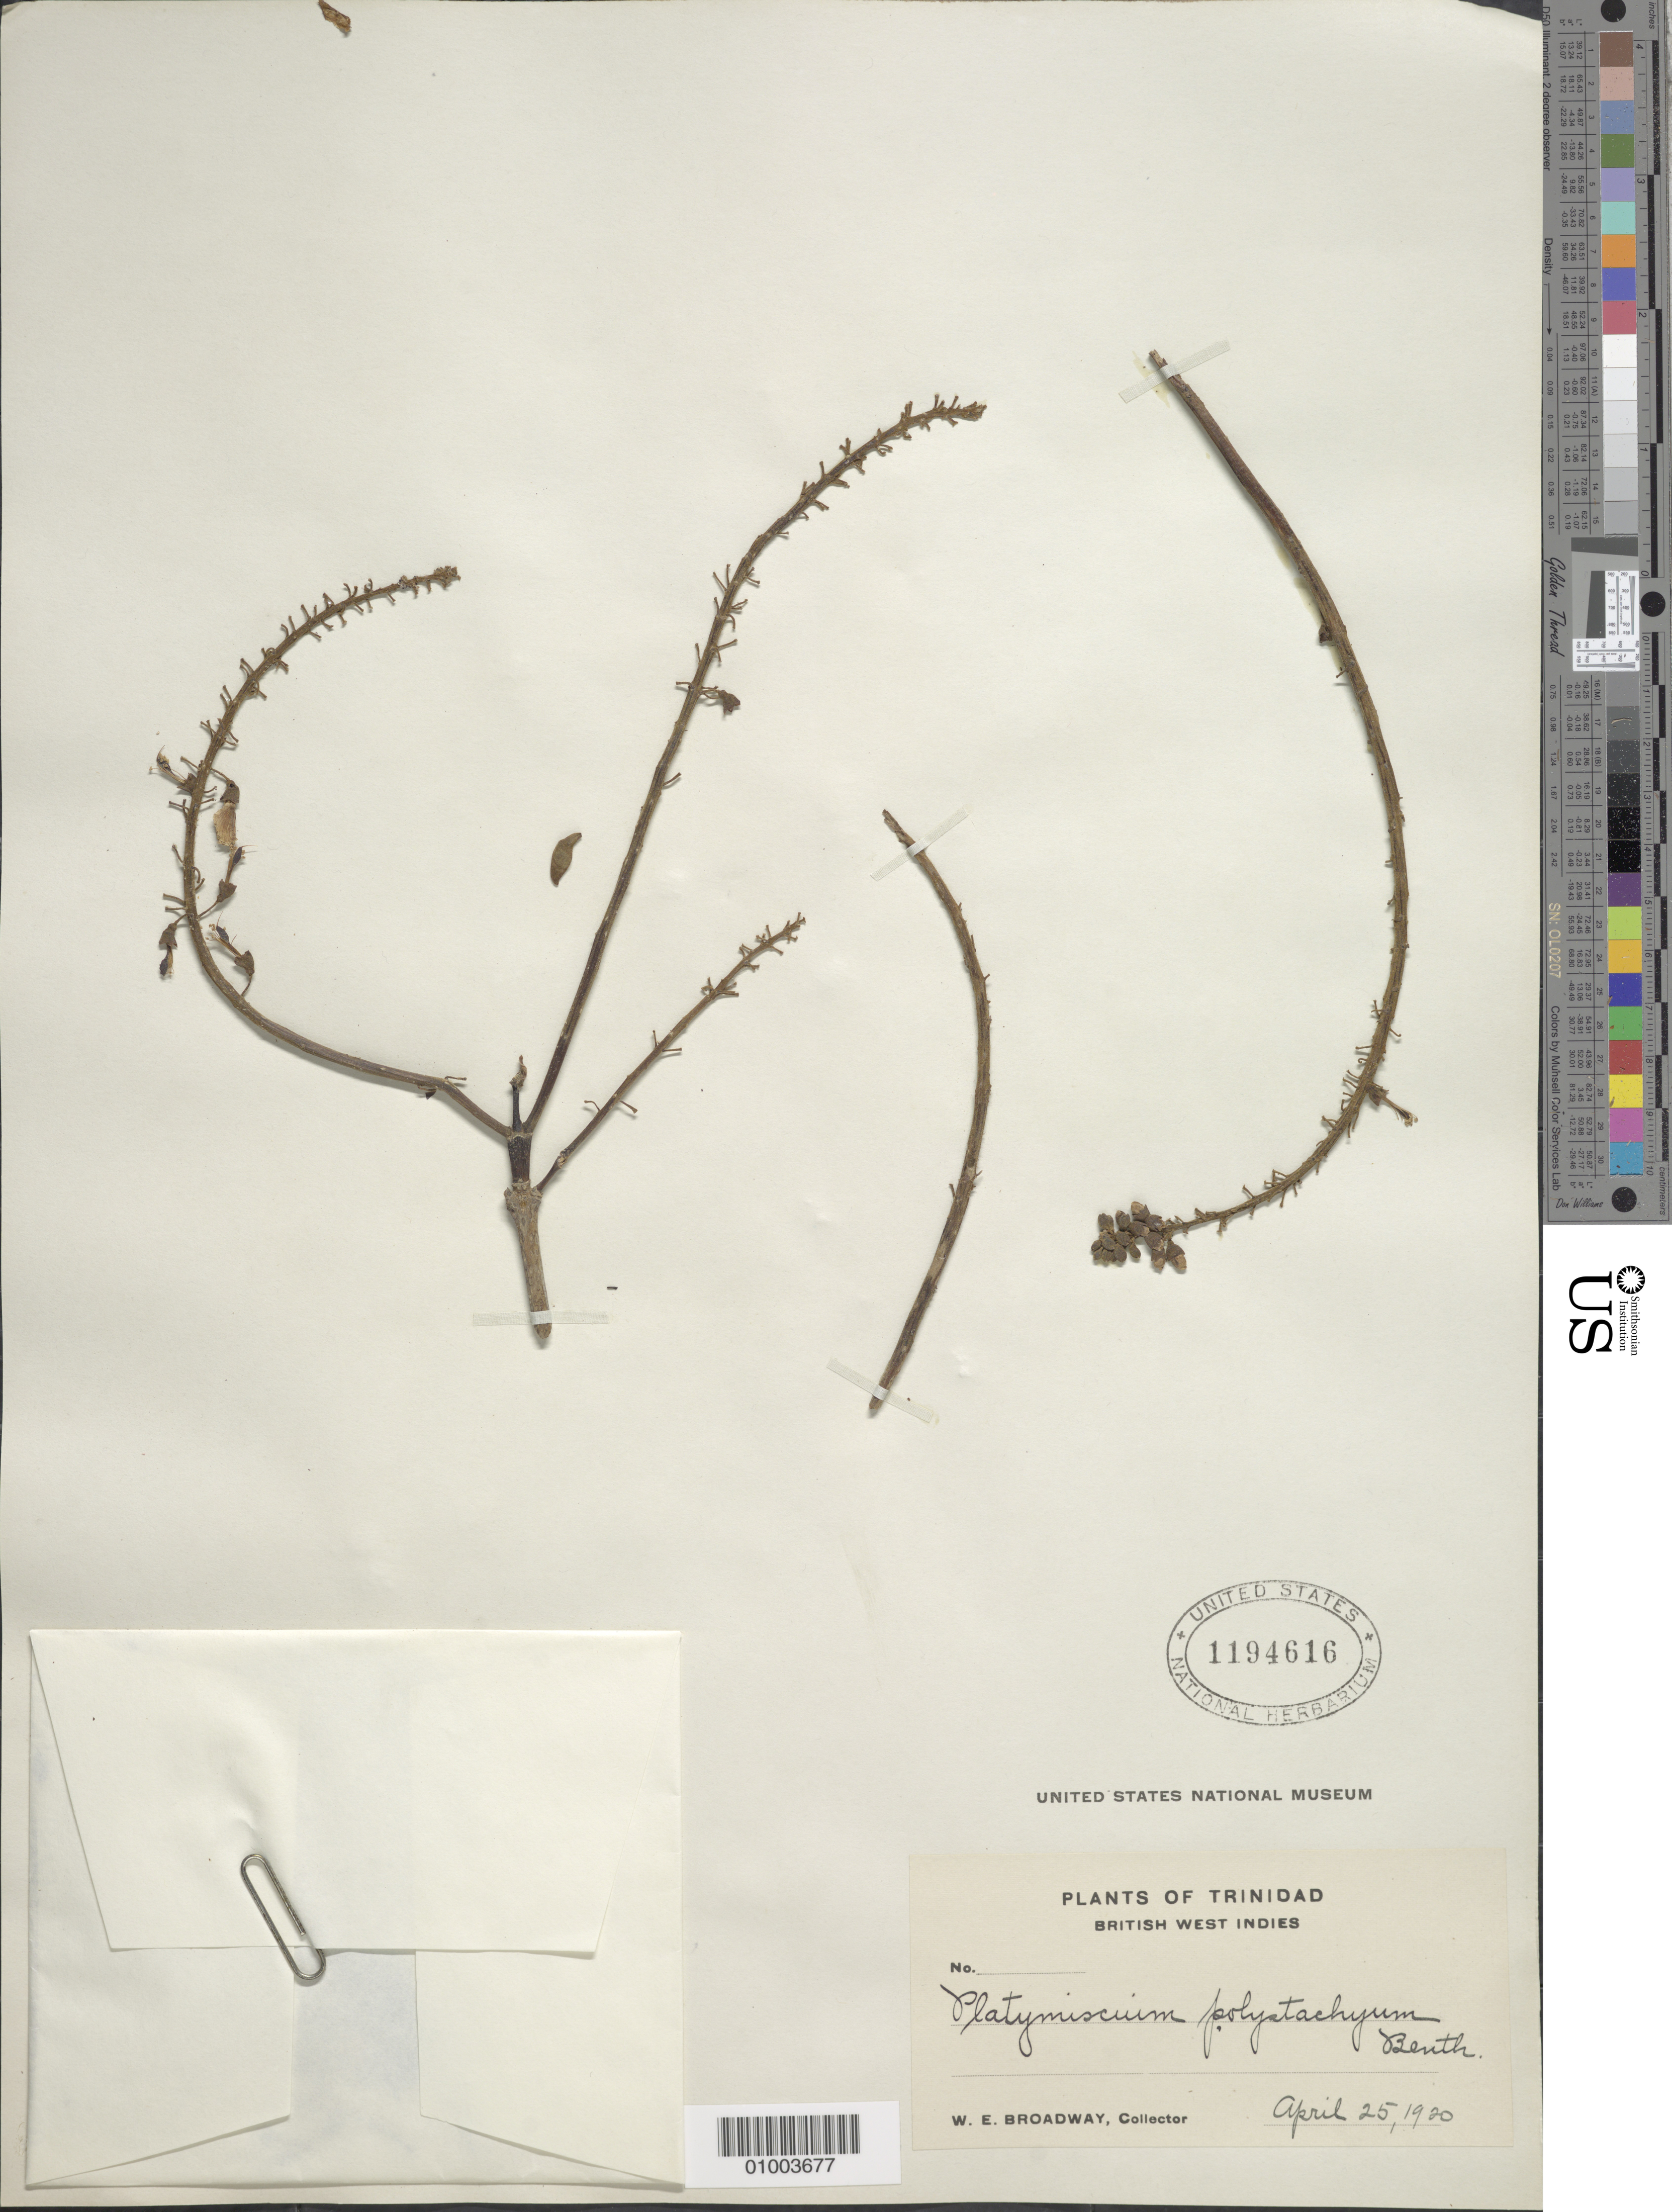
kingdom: Plantae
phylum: Tracheophyta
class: Magnoliopsida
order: Fabales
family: Fabaceae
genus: Platymiscium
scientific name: Platymiscium trinitatis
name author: Benth.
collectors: W. E. Broadway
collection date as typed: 25 Apr 1920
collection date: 1920-04-25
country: Trinidad and Tobago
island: Trinidad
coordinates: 0 N, 0 E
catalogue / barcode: US 1194616